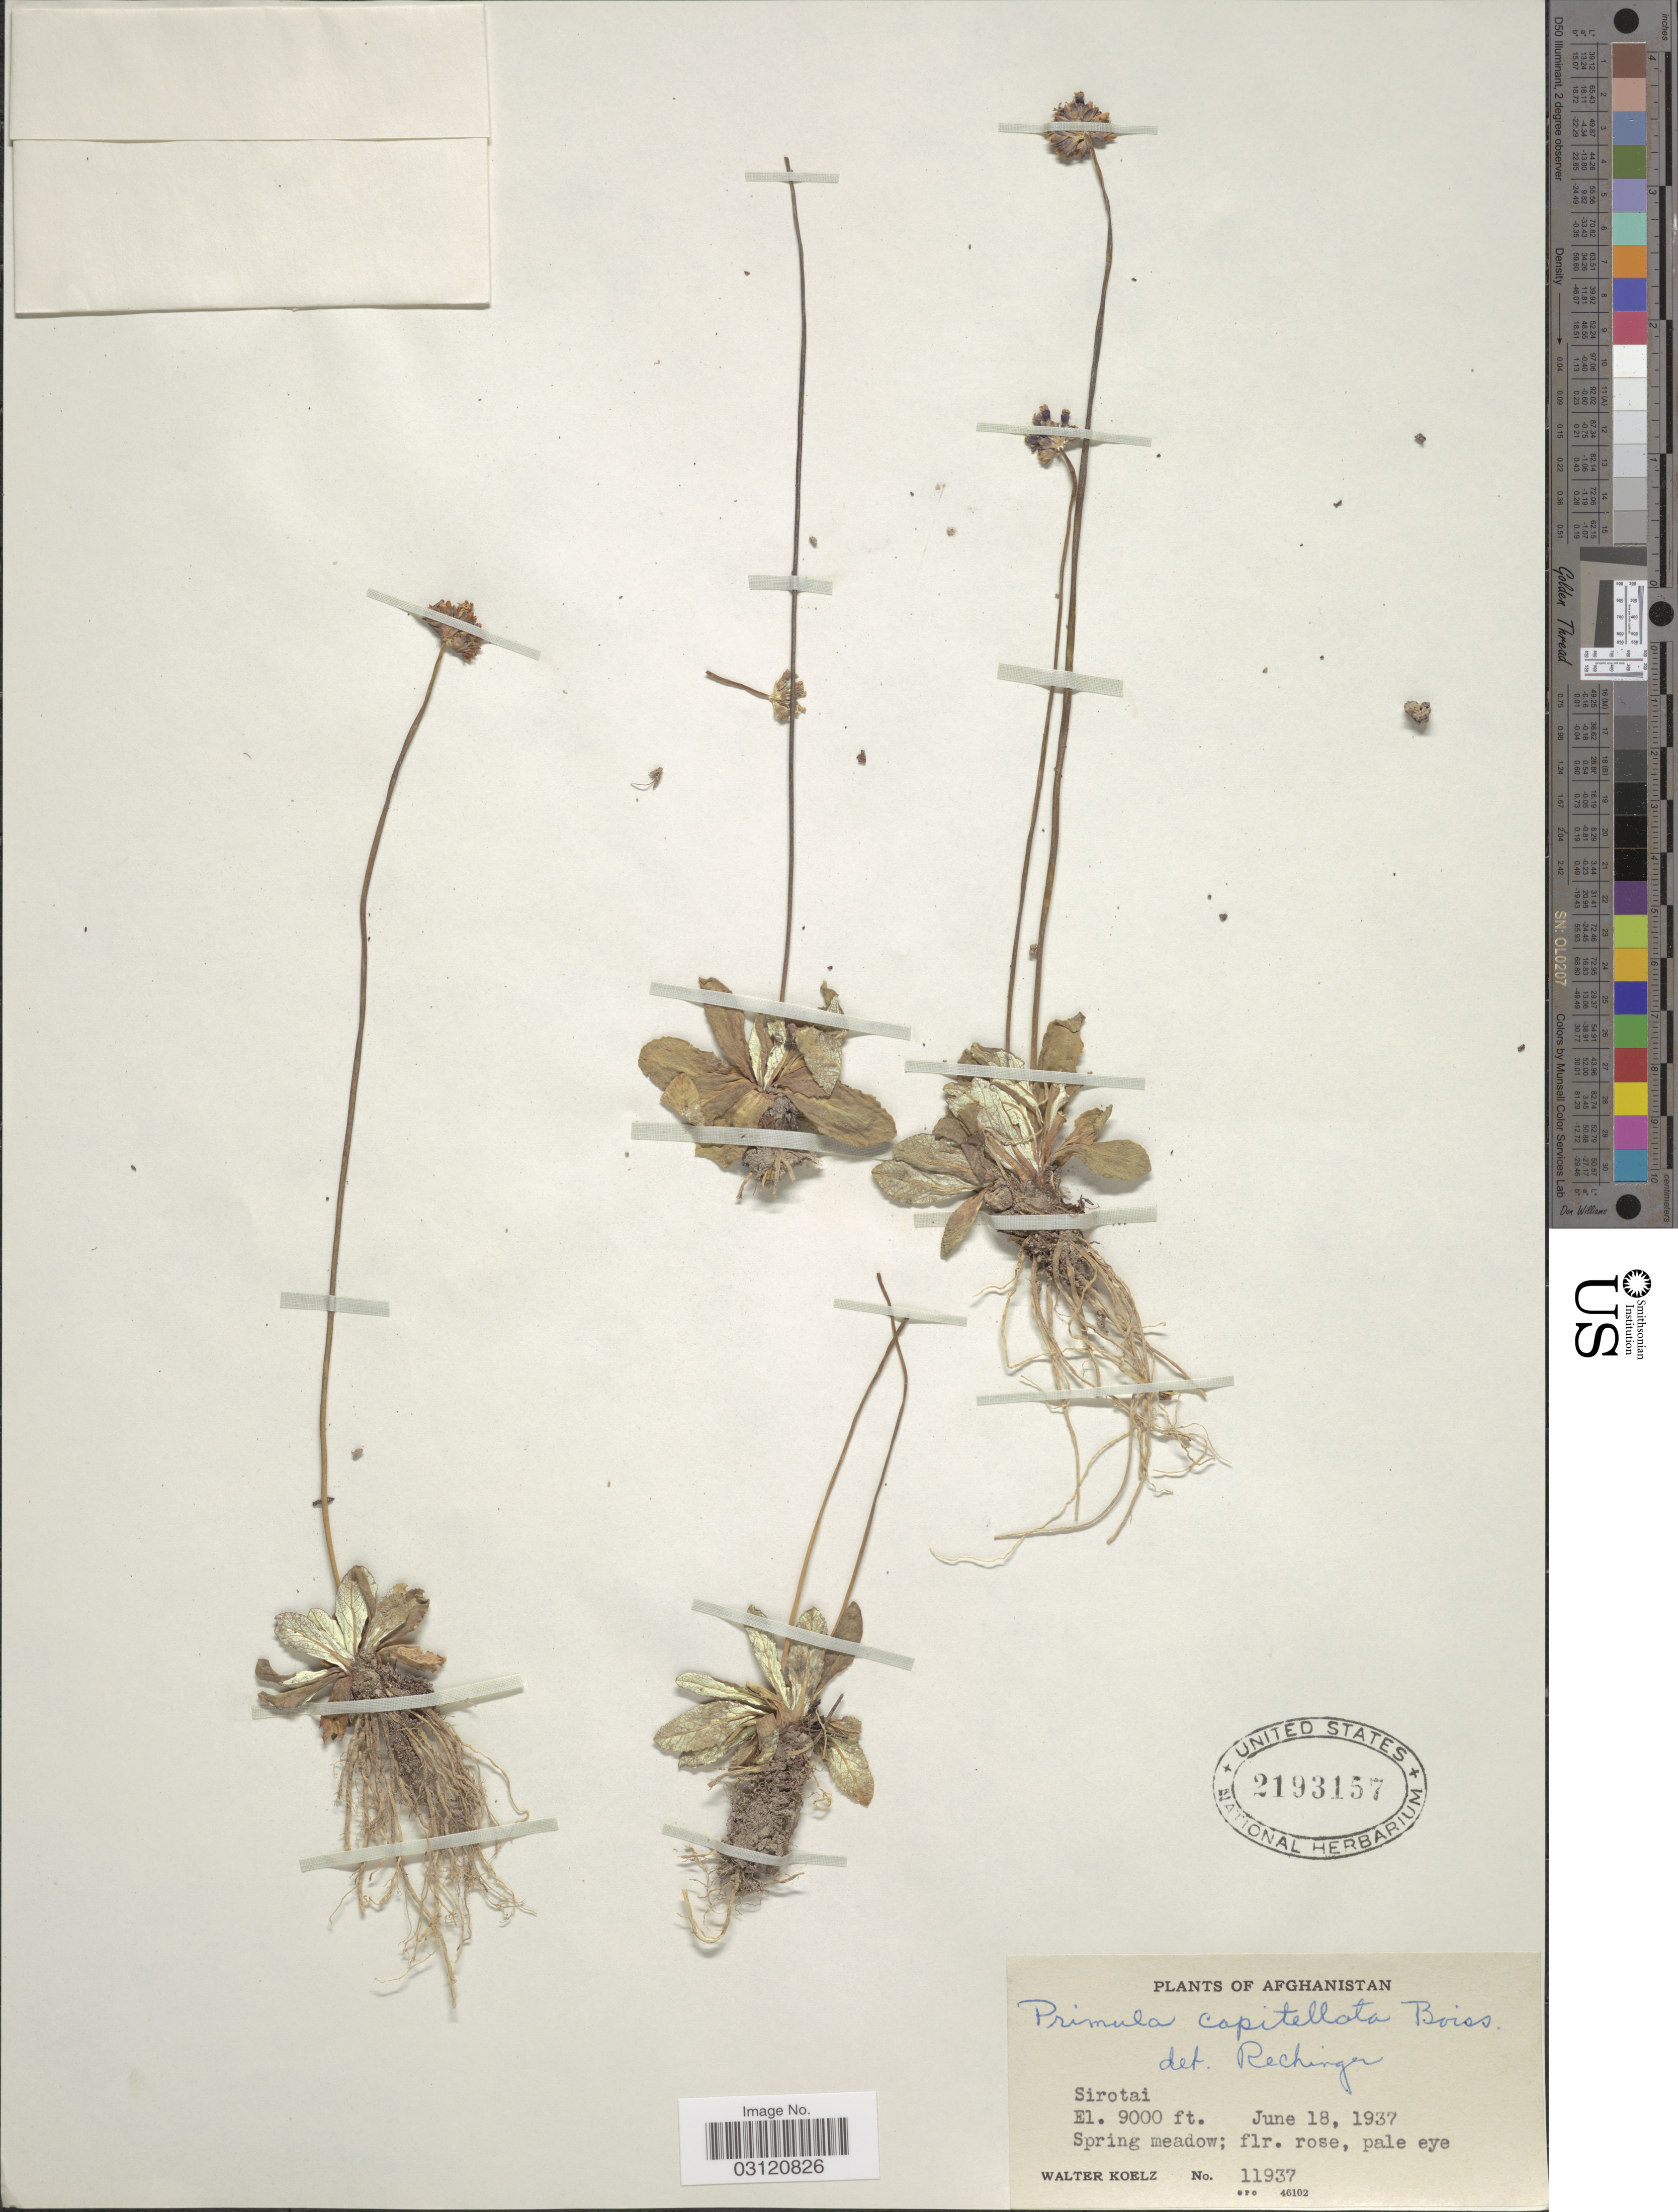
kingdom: Plantae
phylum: Tracheophyta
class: Magnoliopsida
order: Ericales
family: Primulaceae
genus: Primula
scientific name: Primula capitellata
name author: Boiss.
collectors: W. N. Koelz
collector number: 11937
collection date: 1937-06-18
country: Afghanistan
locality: Sirotai.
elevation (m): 2743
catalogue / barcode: US 2193157